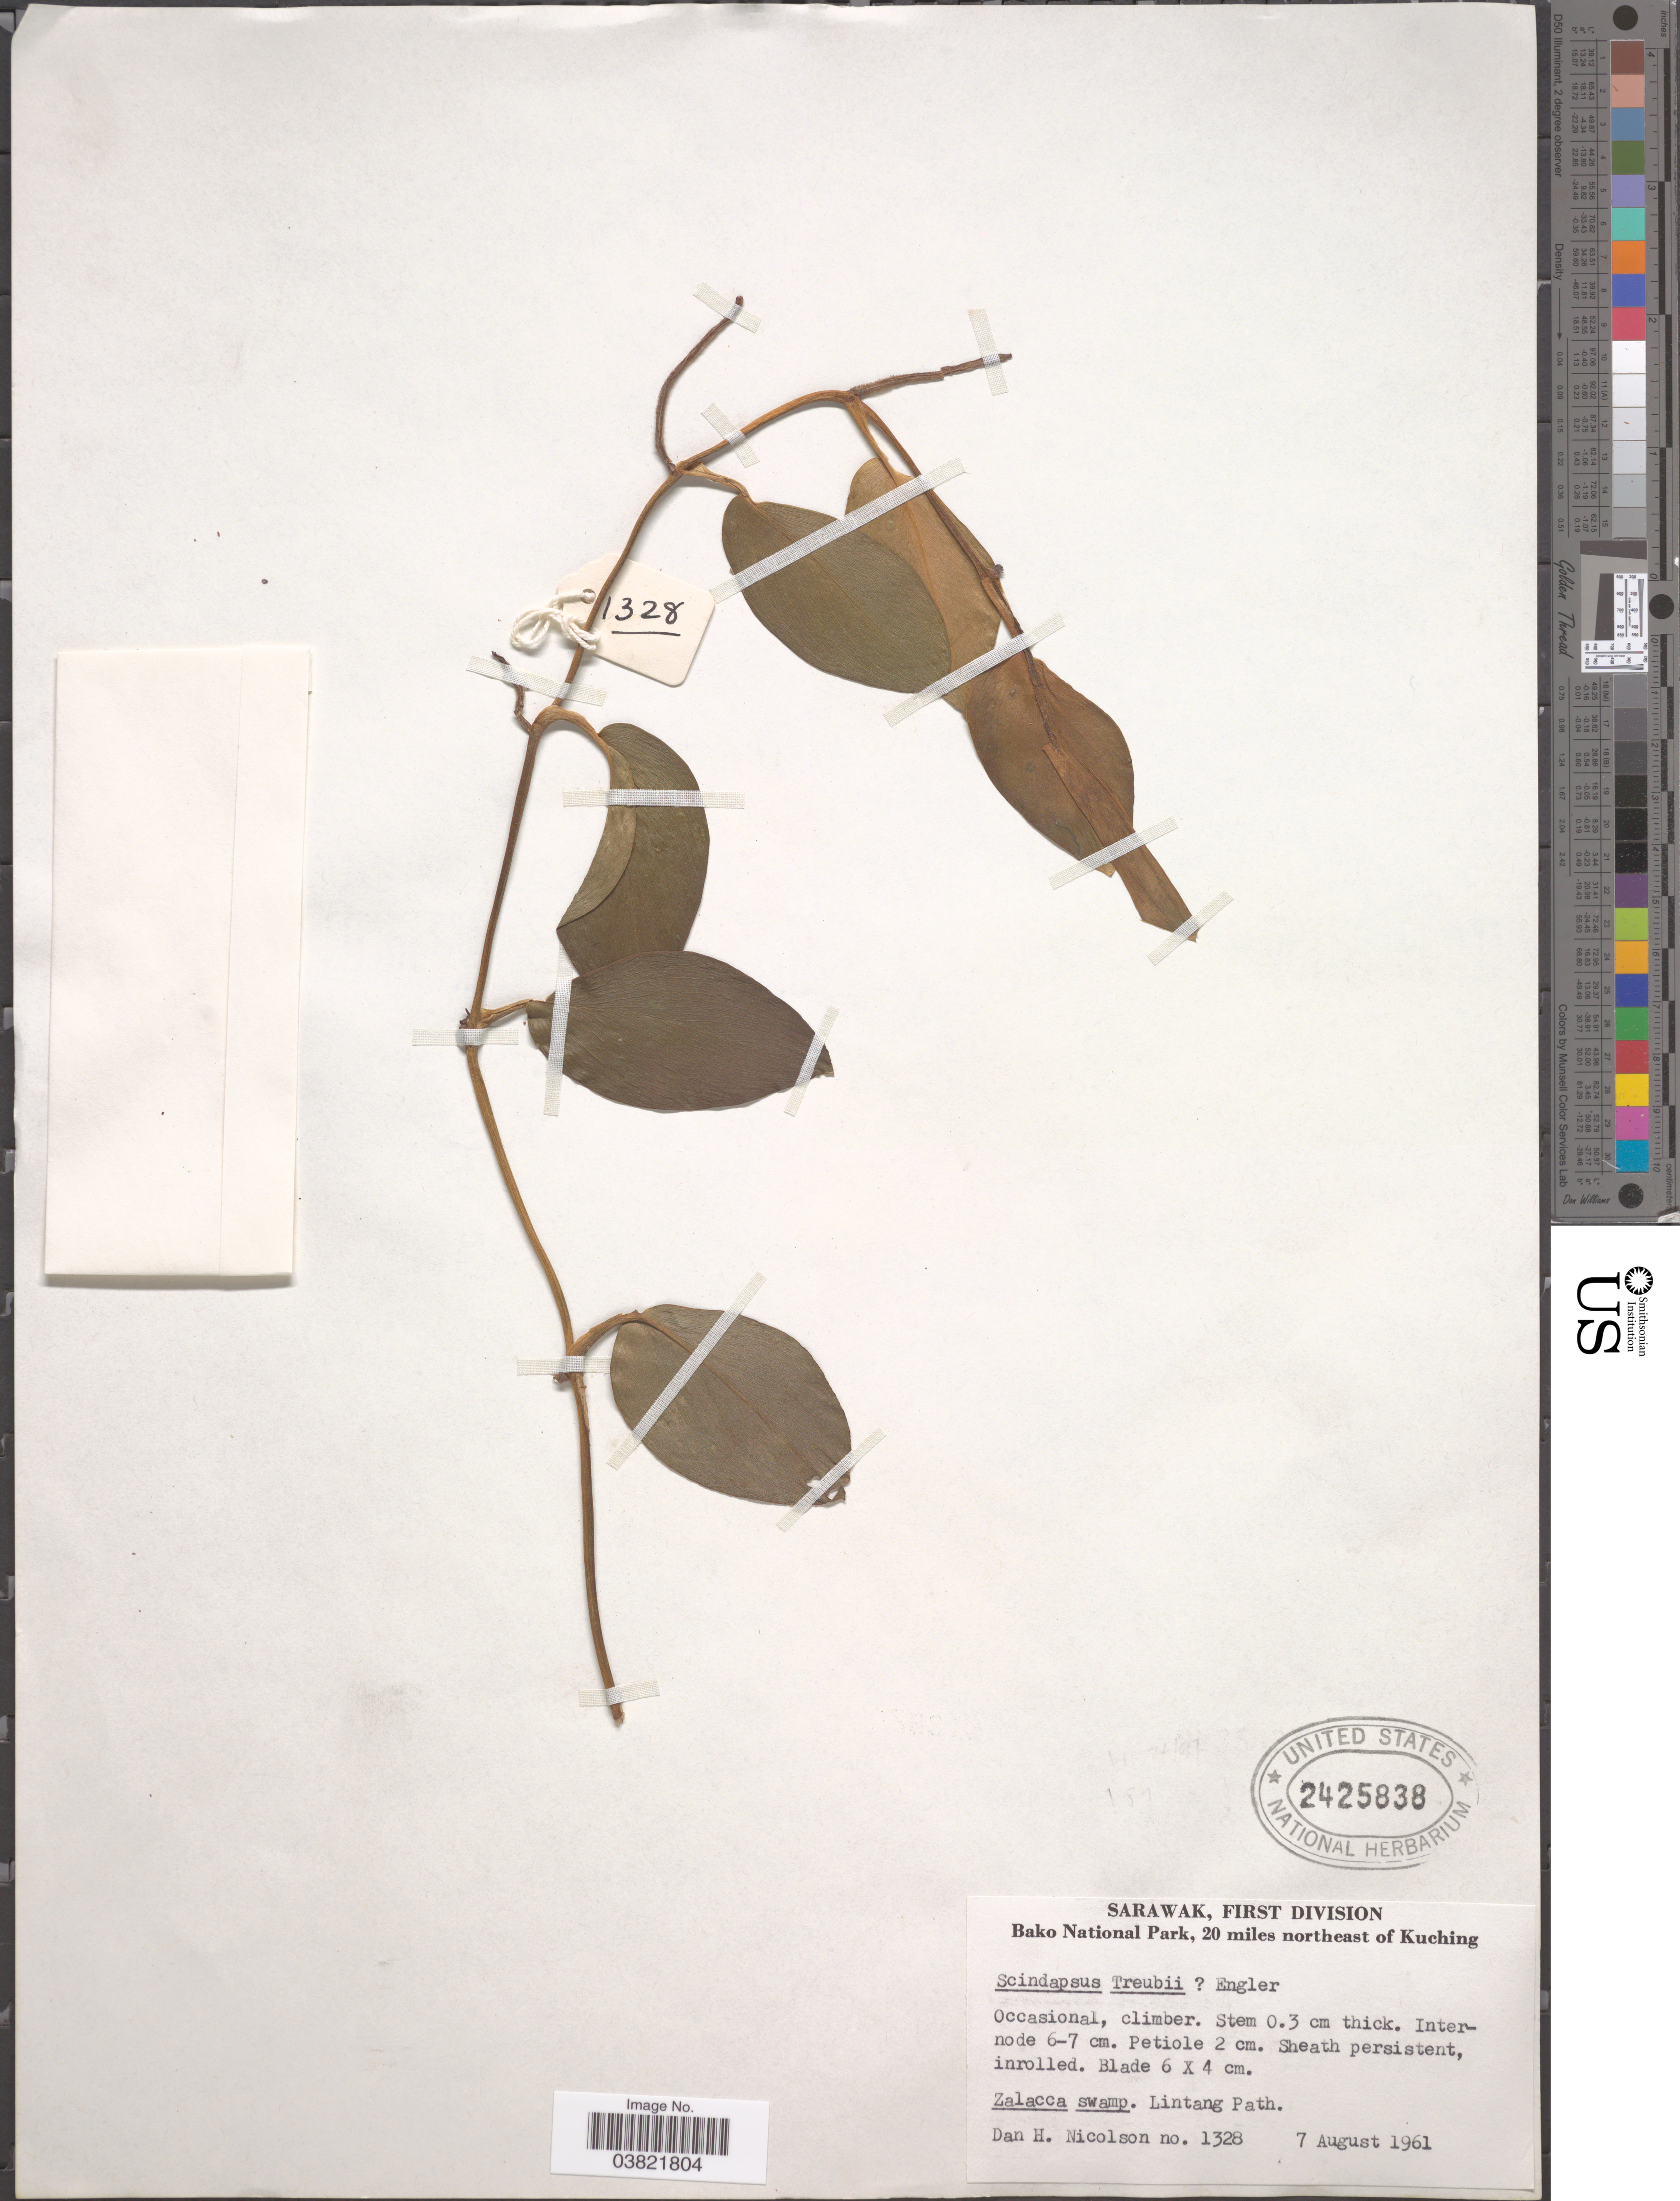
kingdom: Plantae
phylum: Tracheophyta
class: Liliopsida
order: Alismatales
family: Araceae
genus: Scindapsus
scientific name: Scindapsus treubii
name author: Engl.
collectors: D. H. Nicolson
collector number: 1328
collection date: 1961-08-07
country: Malaysia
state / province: Sarawak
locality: First Division. Bako National Park, 20 miles northeast of Kuching. Zalacca swamp. Lintang Path.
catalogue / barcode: US 2425838